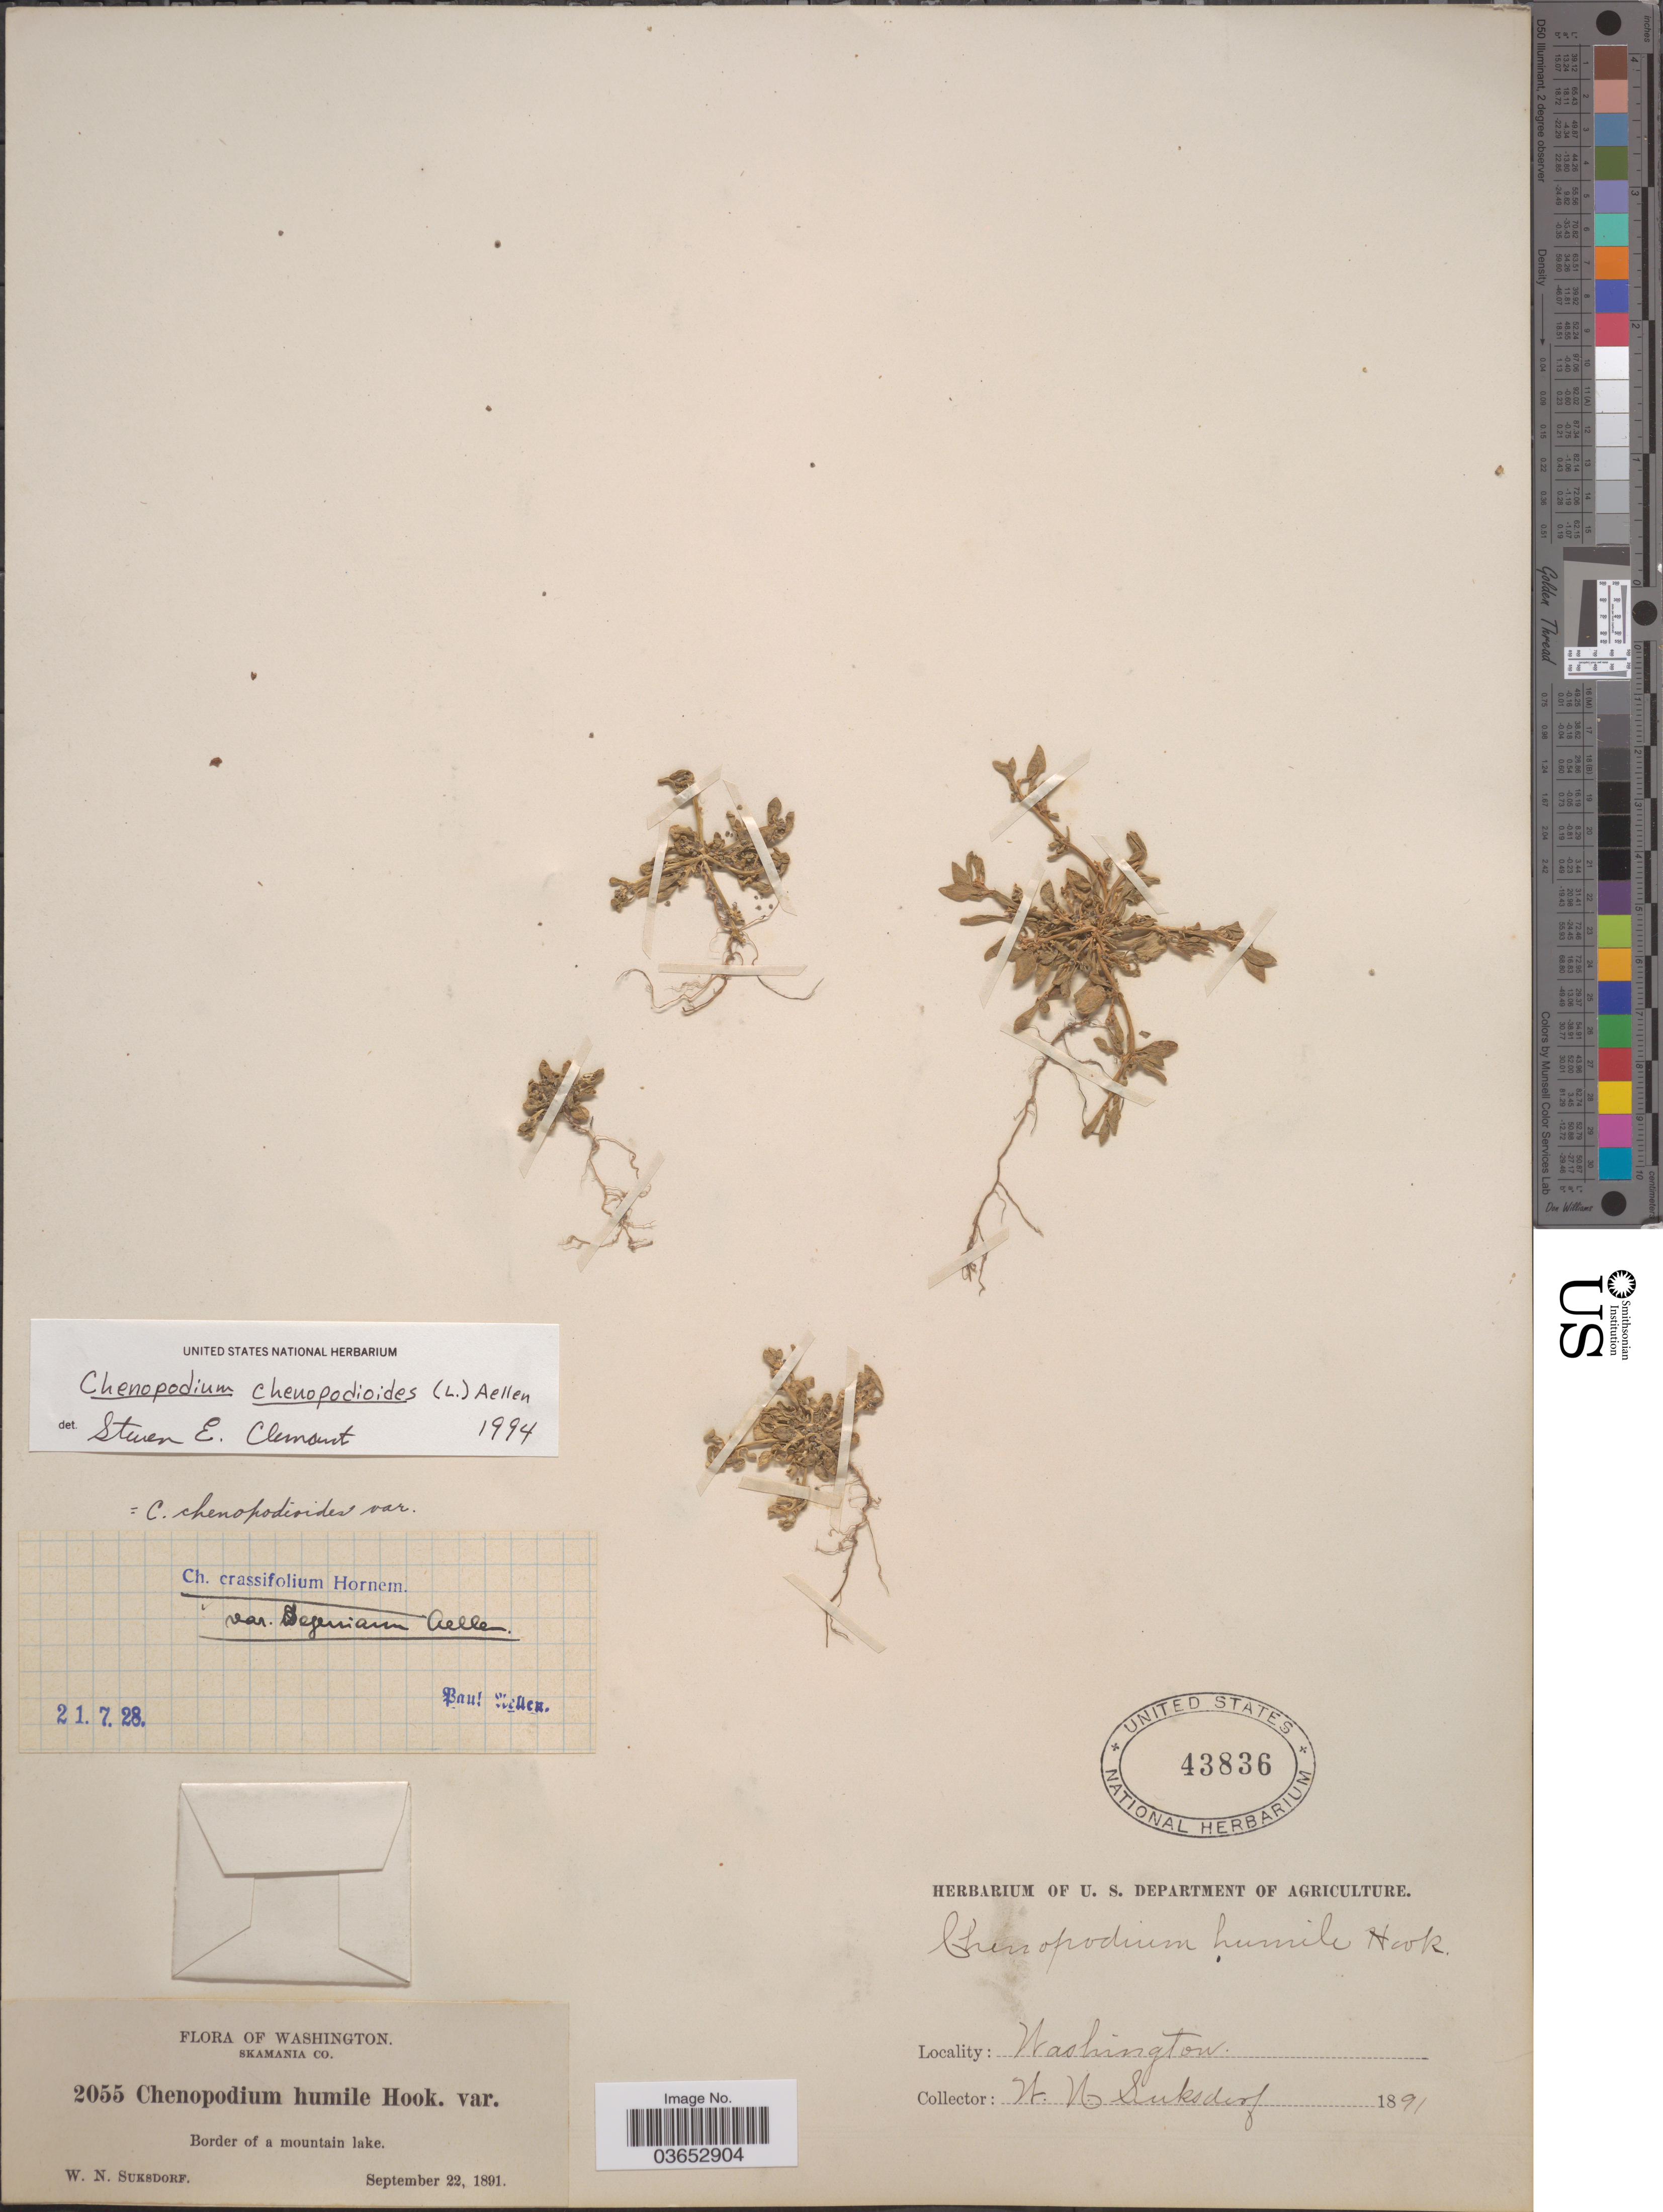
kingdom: Plantae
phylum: Tracheophyta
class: Magnoliopsida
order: Caryophyllales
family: Amaranthaceae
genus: Chenopodium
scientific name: Chenopodium chenopodioides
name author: (L.) Aellen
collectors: W. N. Suksdorf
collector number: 2055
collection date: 1891-07-22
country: United States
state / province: Washington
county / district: Skamania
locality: Skamania Co. Border of a mountain lake.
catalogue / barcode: US 43836